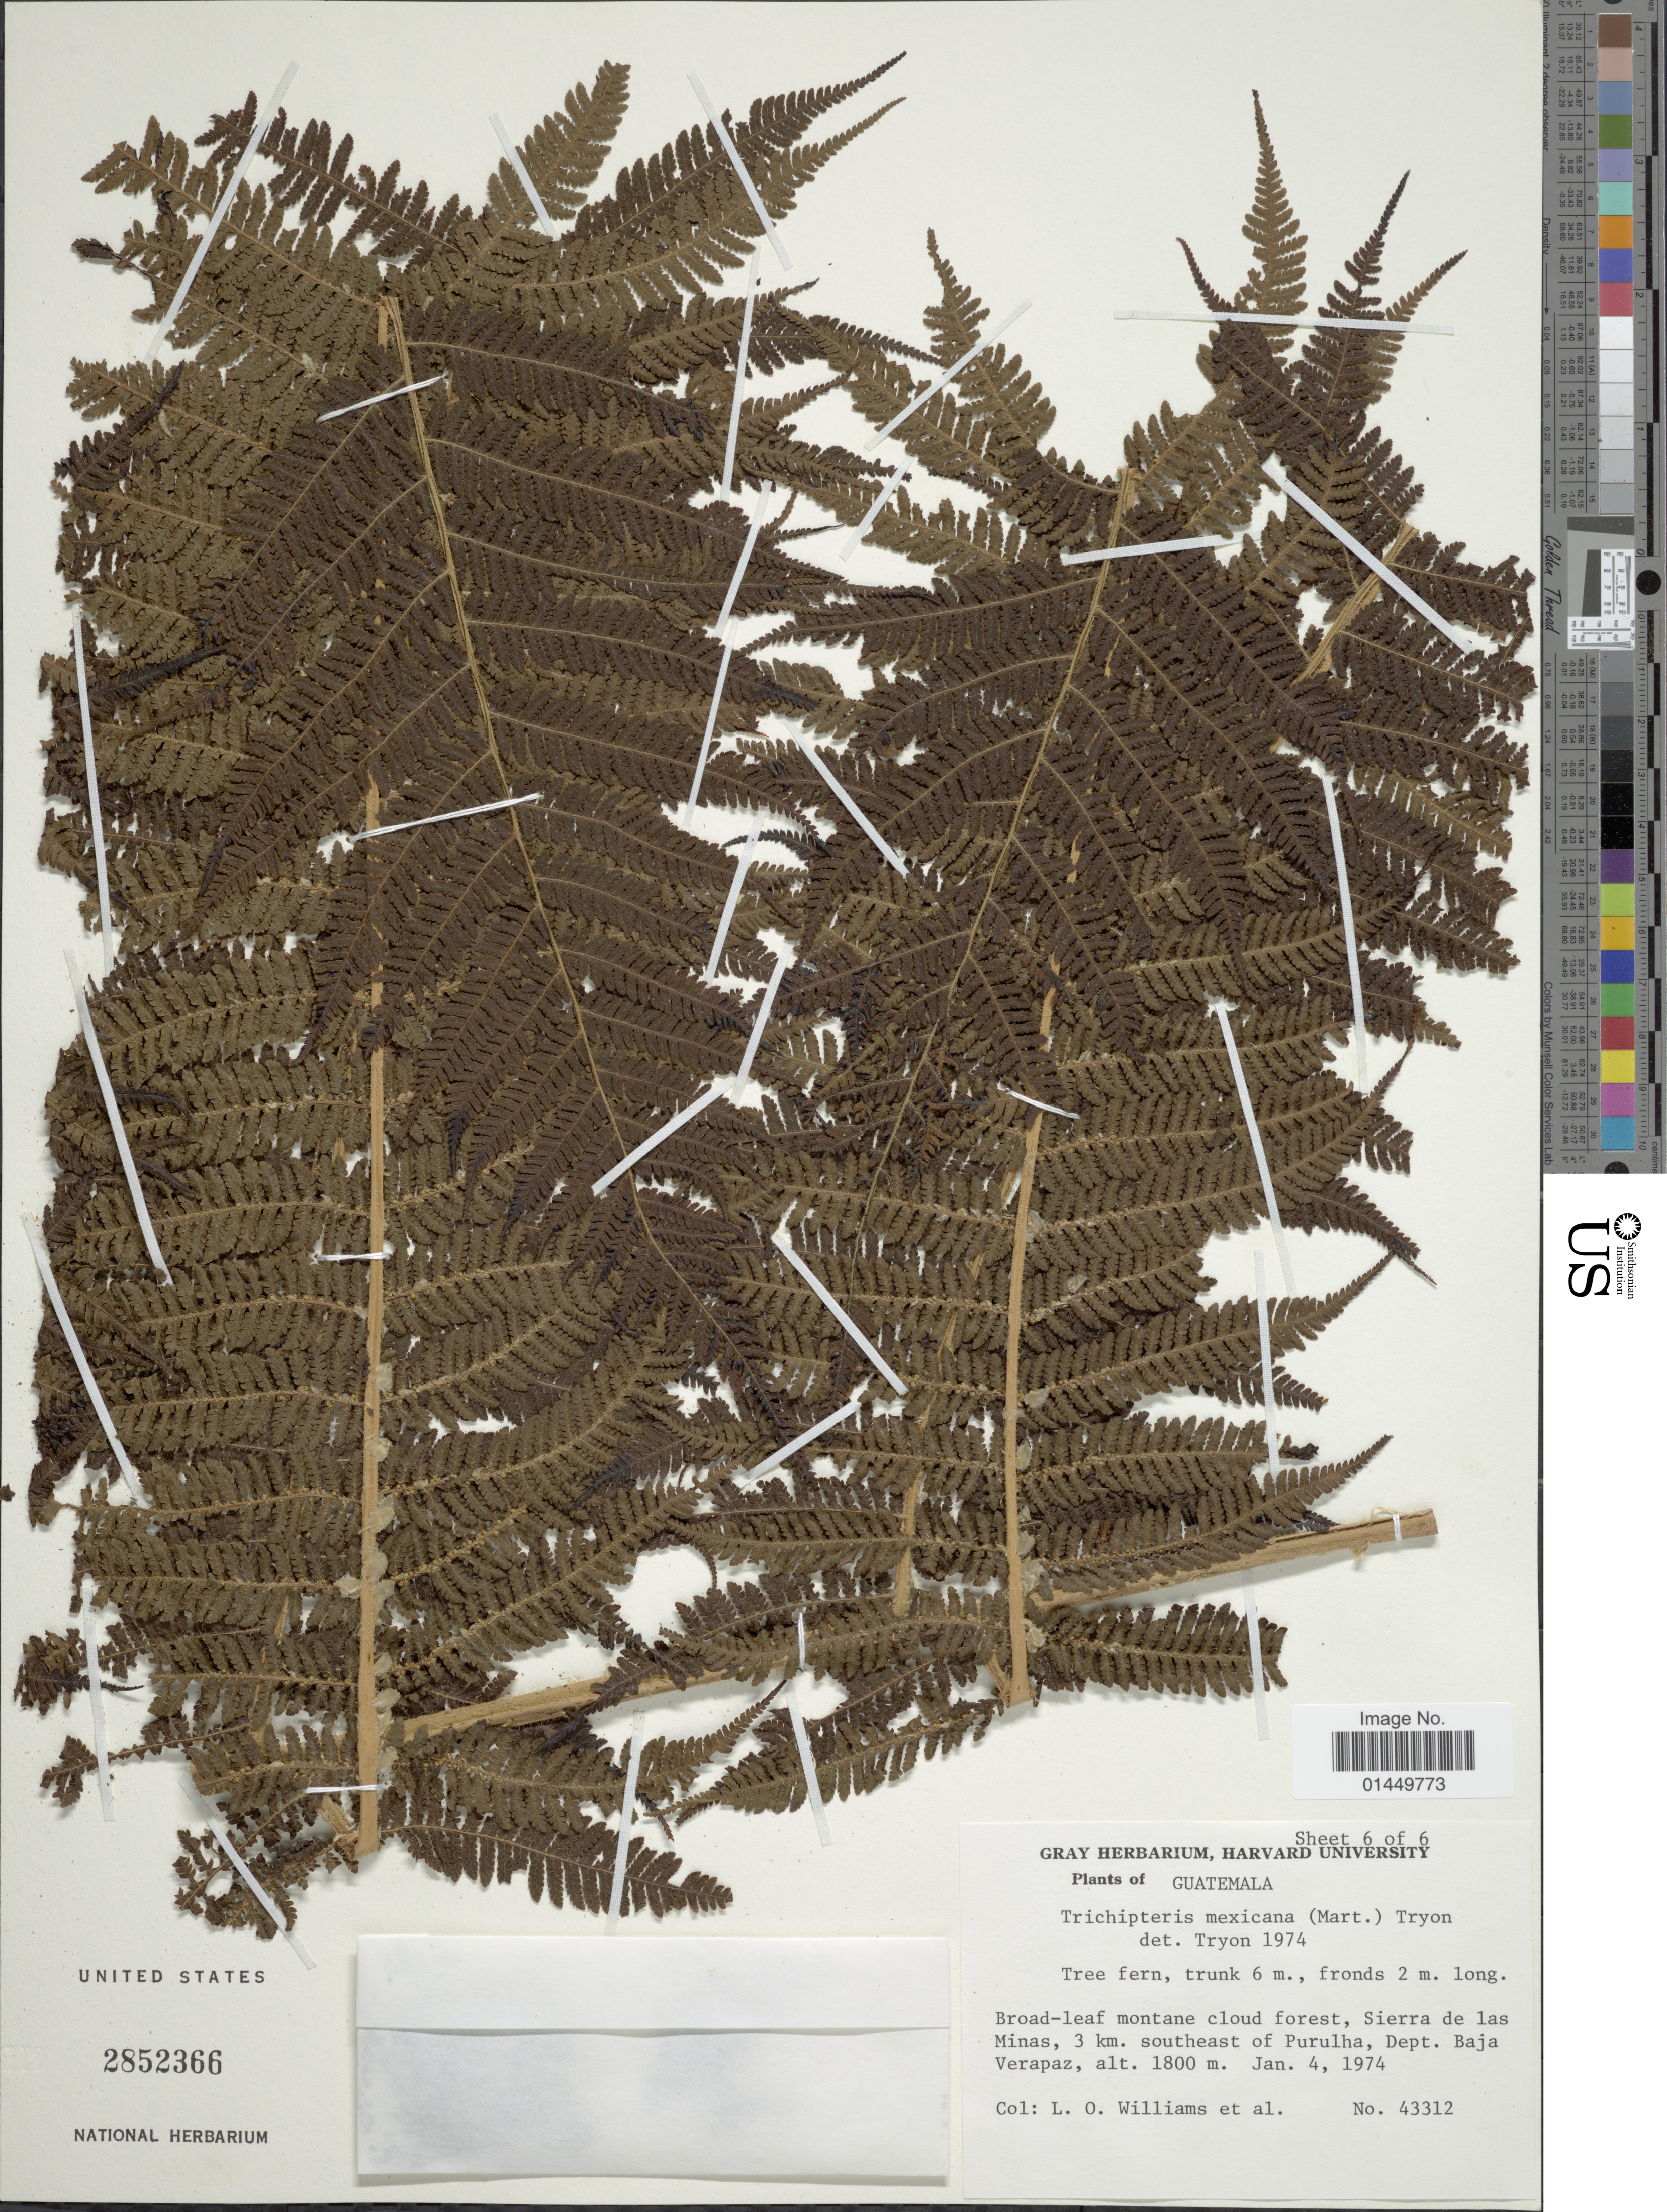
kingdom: Plantae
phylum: Tracheophyta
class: Polypodiopsida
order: Cyatheales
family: Cyatheaceae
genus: Cyathea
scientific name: Cyathea valdecrenata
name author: Domin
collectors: L. O. Williams & et al.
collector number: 43312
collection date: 1974-01-04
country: Guatemala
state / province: Baja Verapaz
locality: Broad-leaf montane cloud forest, Sierra de Las Minas, 3 km. southeast of Purulha, Dept. Baja Verapaz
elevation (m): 1800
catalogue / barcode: US 2852366